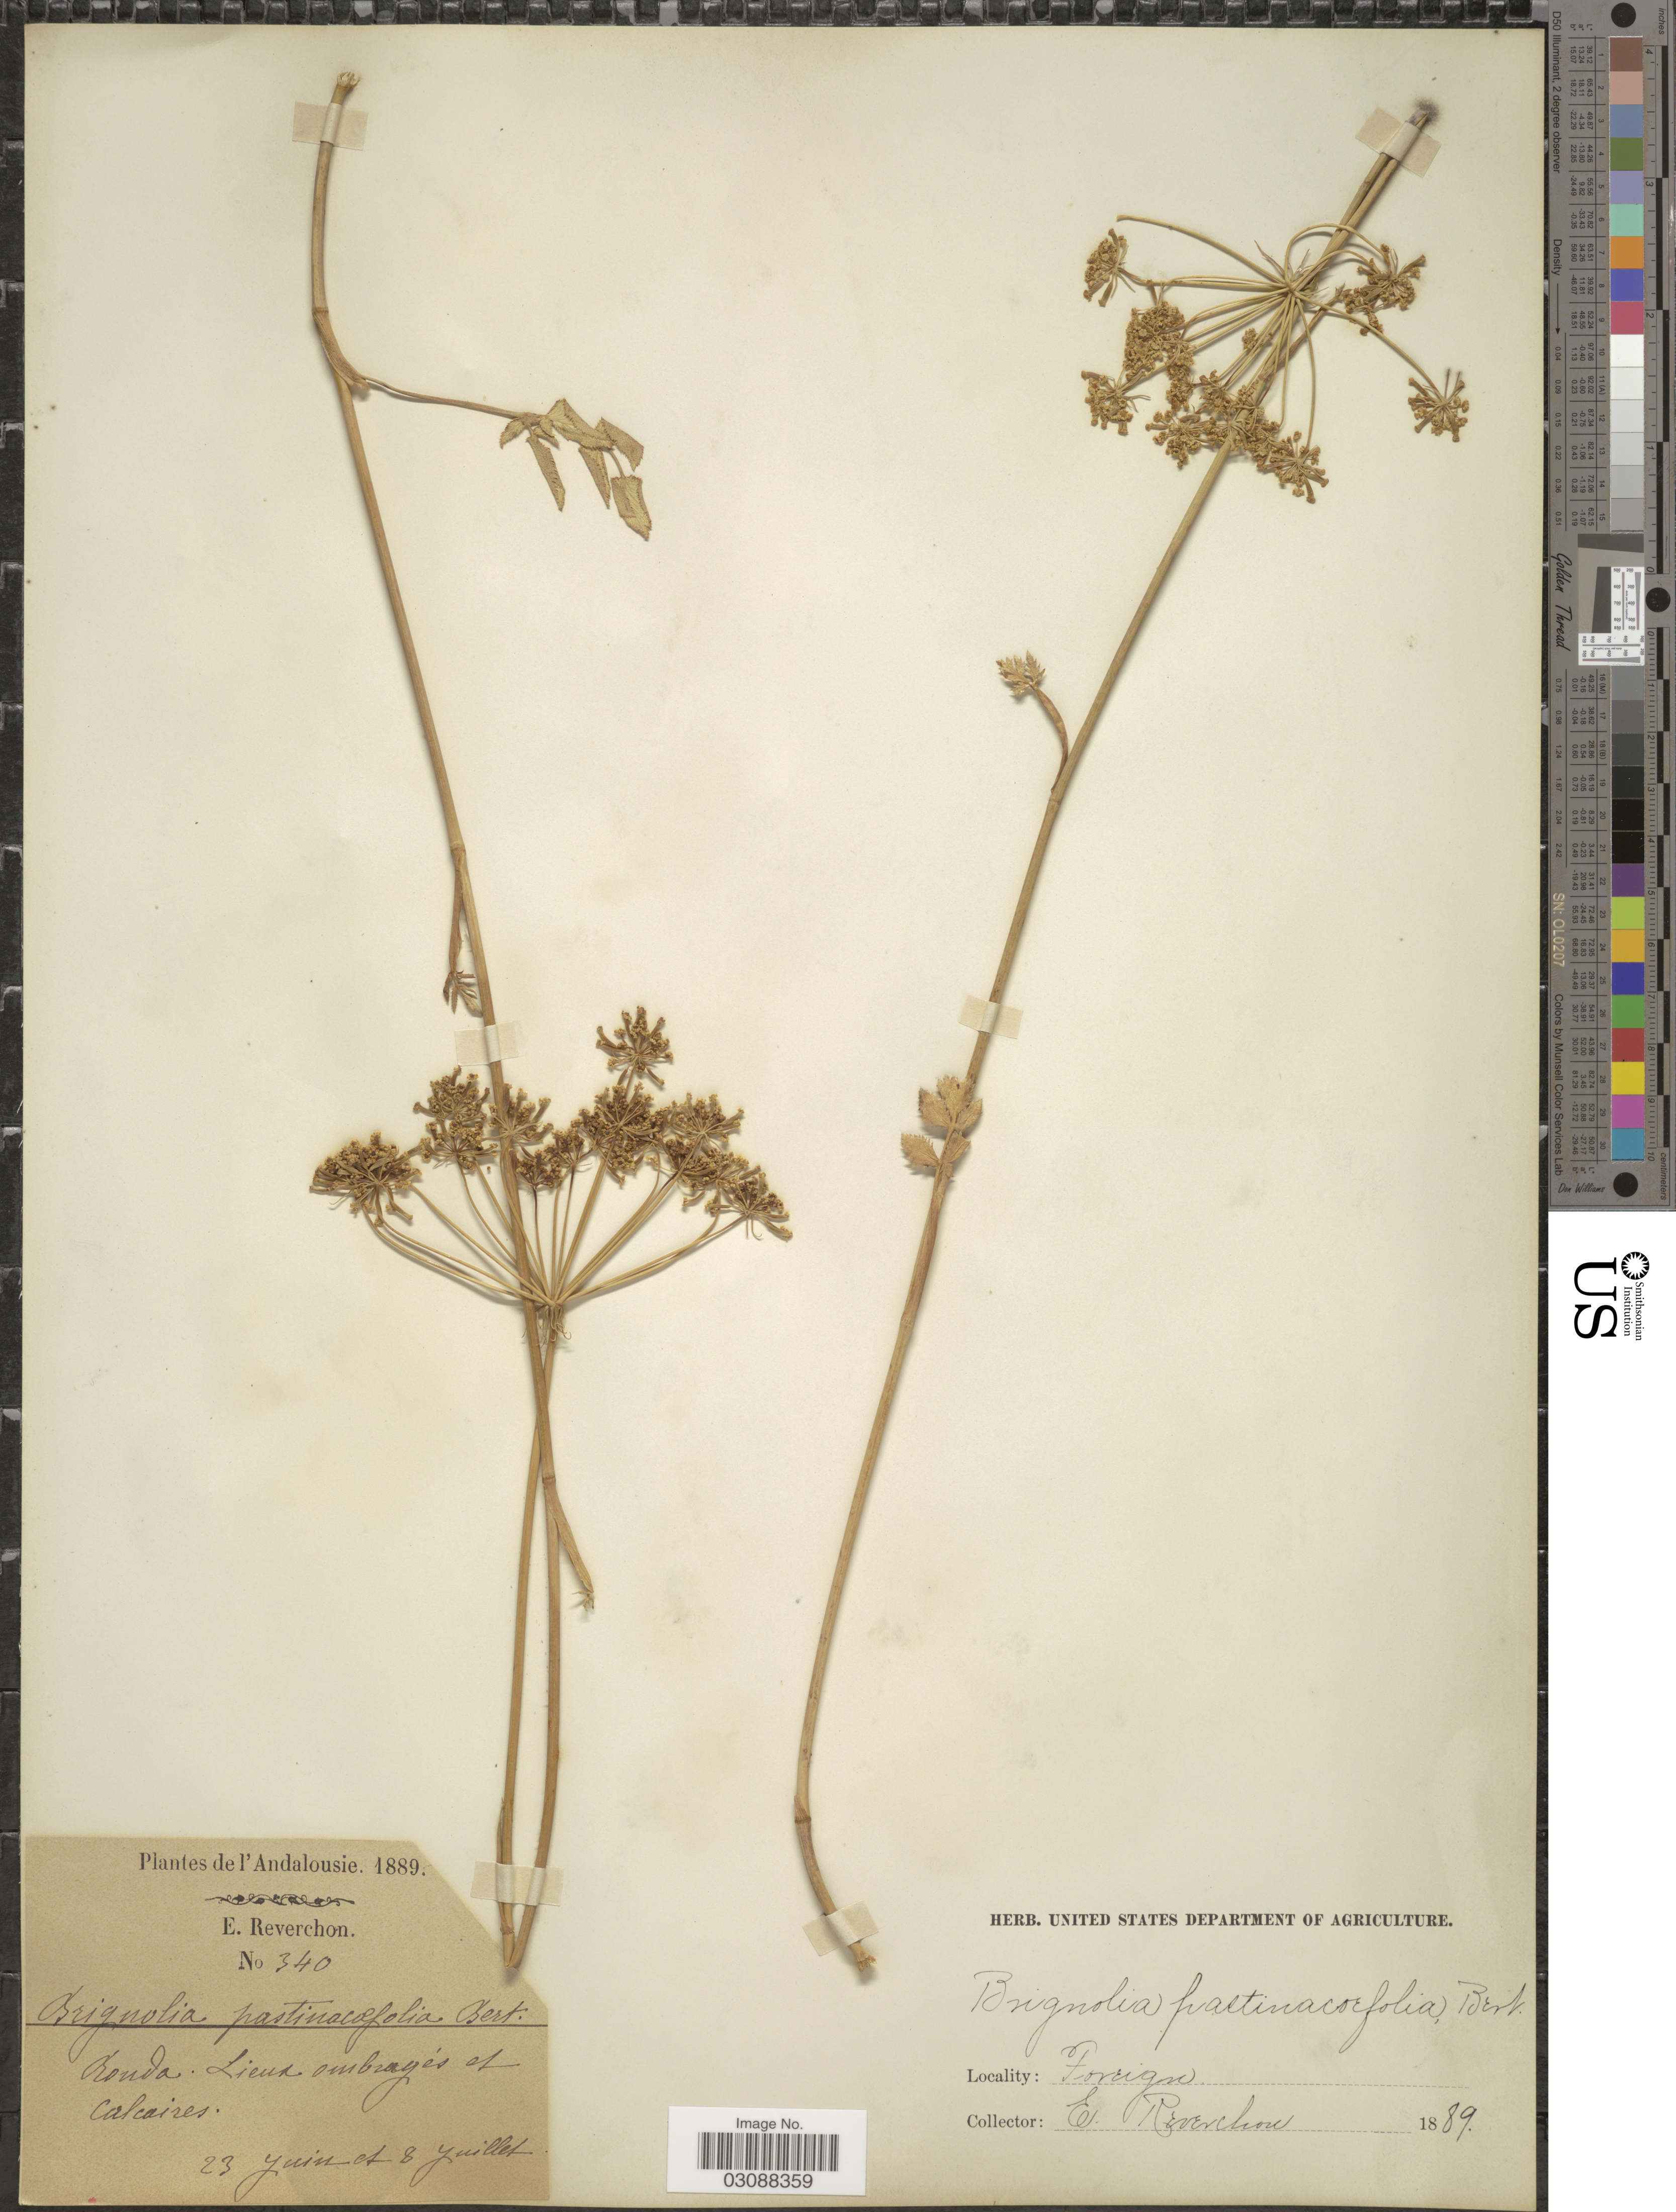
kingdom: Plantae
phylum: Tracheophyta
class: Magnoliopsida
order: Apiales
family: Apiaceae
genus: Kundmannia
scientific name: Kundmannia sicula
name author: (L.) DC.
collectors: E. Reverchon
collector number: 340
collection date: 1889-06-23/1889-07-08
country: Spain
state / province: Andalucia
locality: Andalousie, Ronda, lieux ombragés et calcaires. [Andalusia, Ronda, shaded and limestone places.]